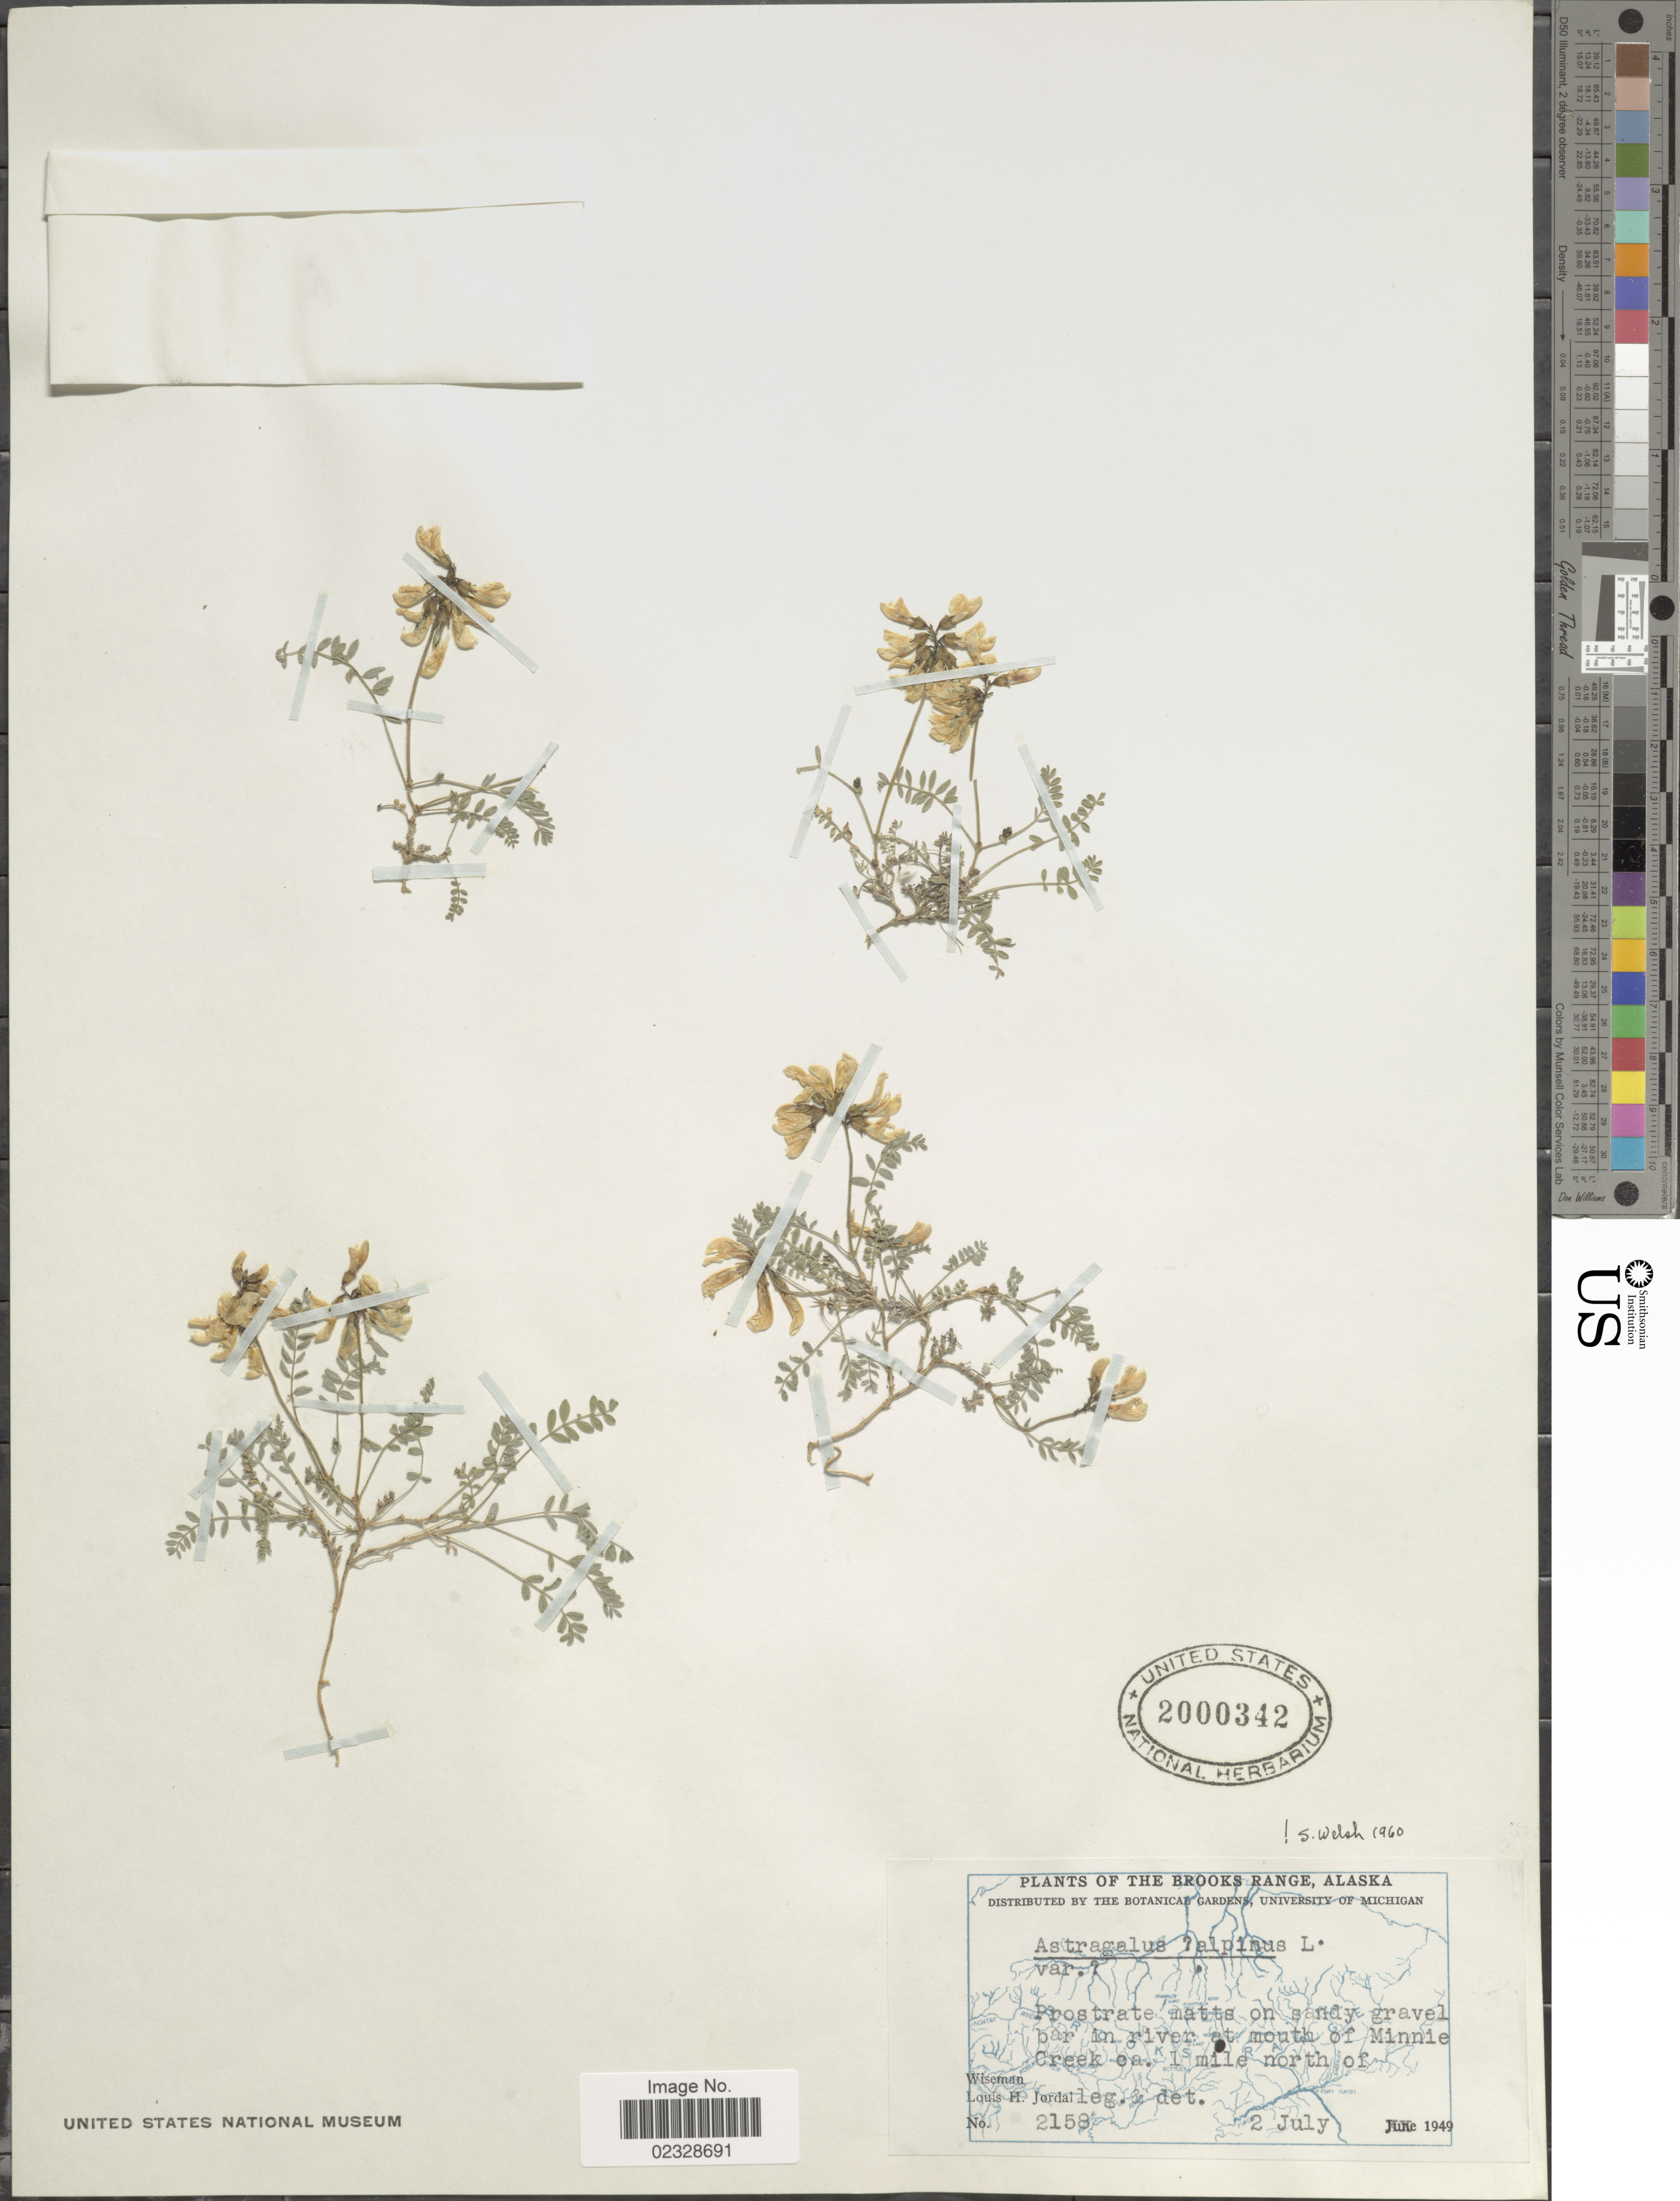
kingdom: Plantae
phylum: Tracheophyta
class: Magnoliopsida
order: Fabales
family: Fabaceae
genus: Astragalus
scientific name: Astragalus alpinus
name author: L.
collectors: L. Jordal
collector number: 2158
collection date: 1949-07-02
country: United States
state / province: Alaska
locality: Brooks Range, mouth of Minnie Creek ca 1 mile north of Wiseman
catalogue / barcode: US 2000342